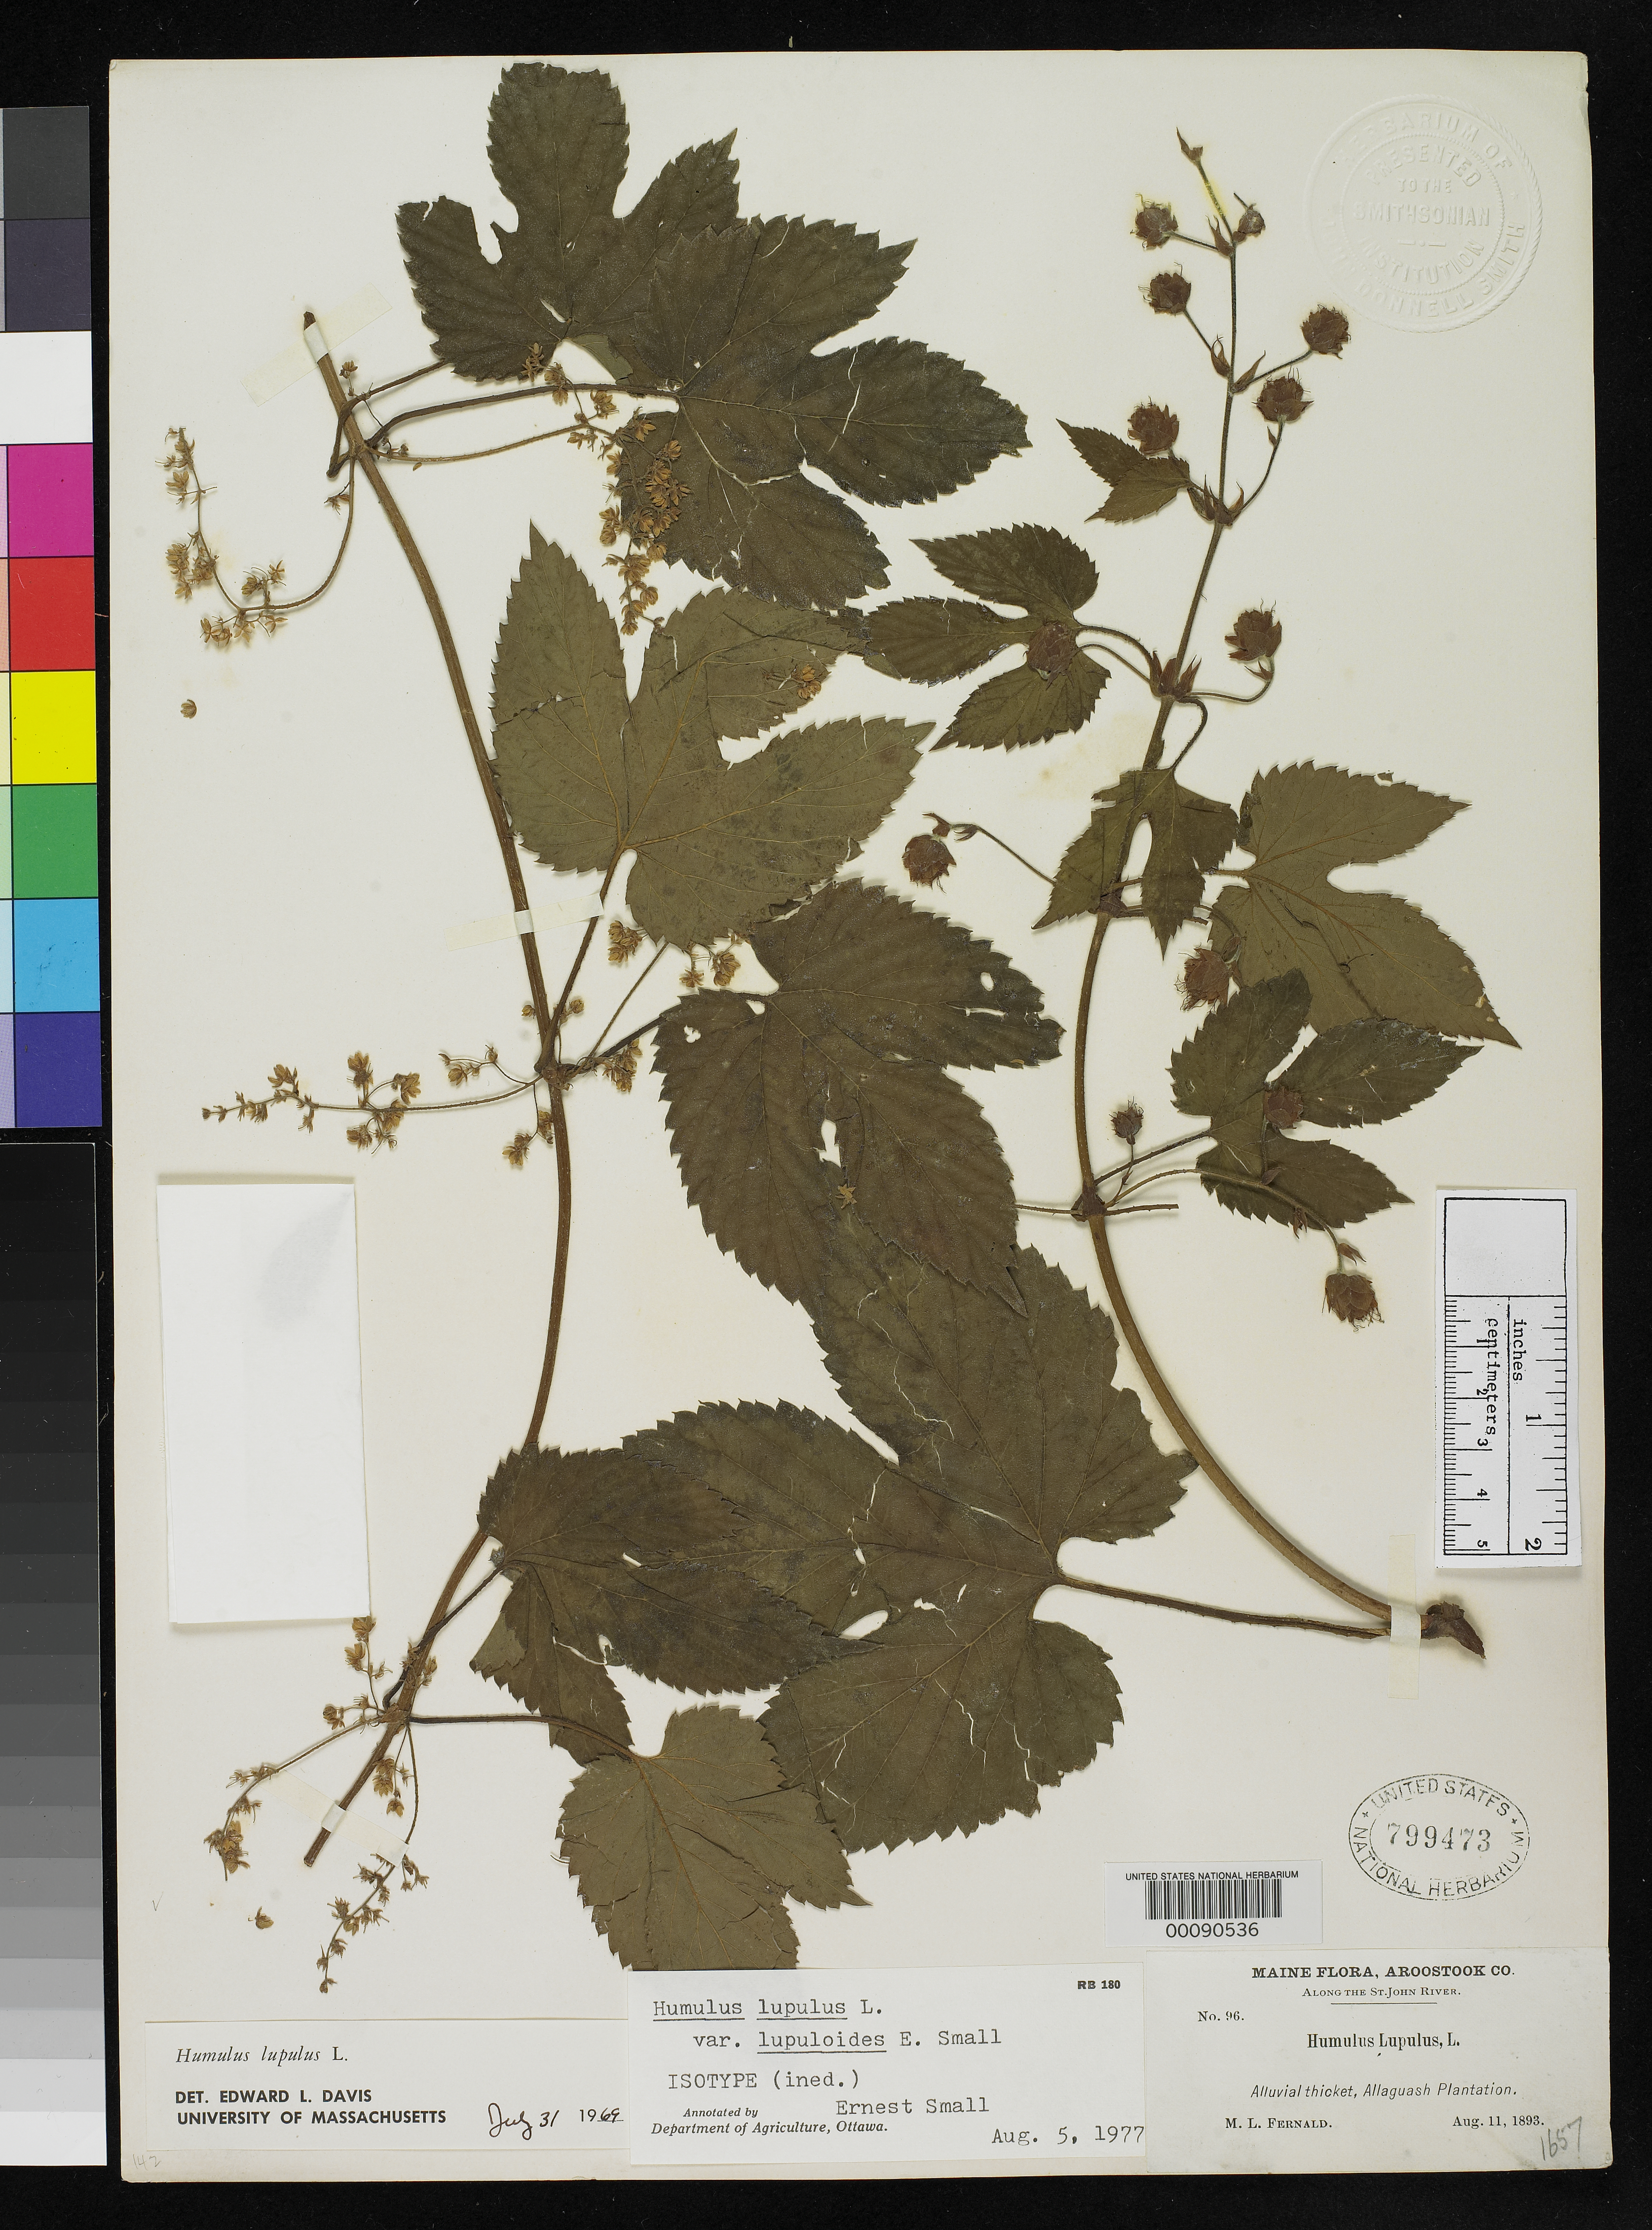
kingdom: Plantae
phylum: Tracheophyta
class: Magnoliopsida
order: Rosales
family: Cannabaceae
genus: Humulus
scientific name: Humulus lupulus var. lupuloides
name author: Small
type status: Isotype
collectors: M. L. Fernald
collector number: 96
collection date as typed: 11 Aug 1893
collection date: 1893-08-11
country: United States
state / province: Maine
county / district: Aroostook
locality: Allaquash Plantation, along the St. John River.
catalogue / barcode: US 799473